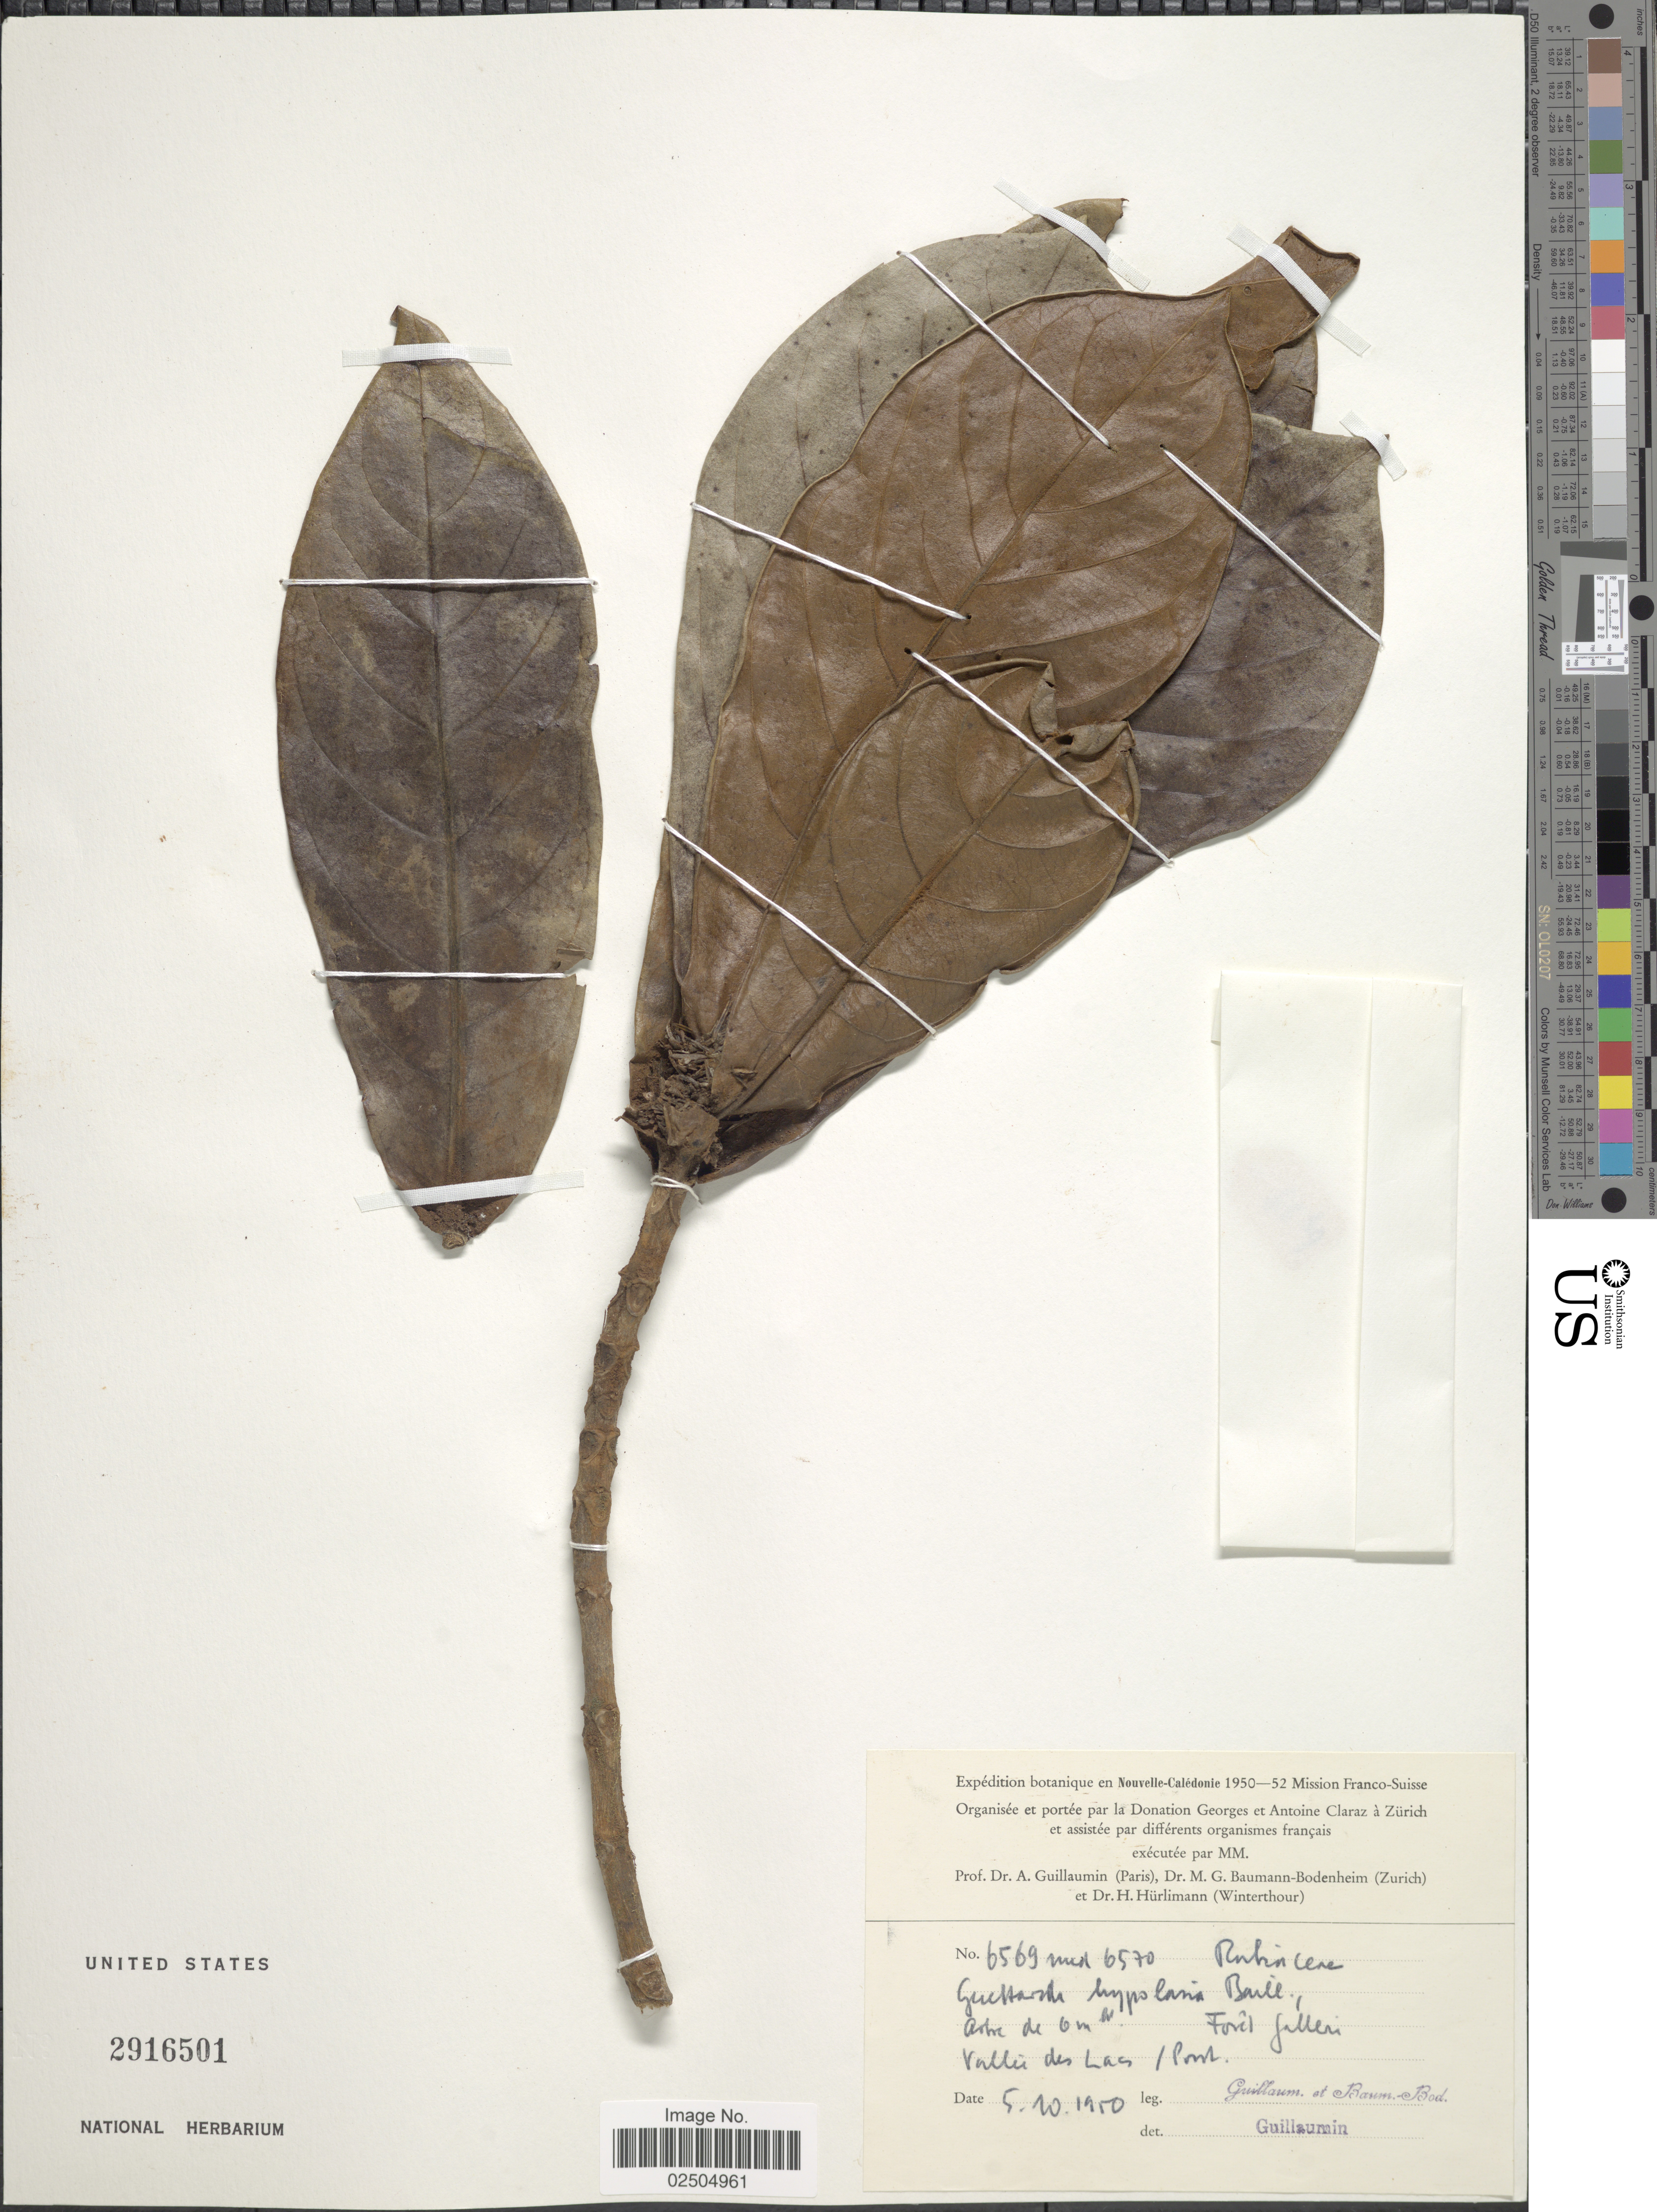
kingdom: Plantae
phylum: Tracheophyta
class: Magnoliopsida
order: Gentianales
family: Rubiaceae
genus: Guettarda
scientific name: Guettarda hypolasia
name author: Baill.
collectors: A. Guillaumin, M. G. Baumann-Bodenheim & H. Hürlimann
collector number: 6569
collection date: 1950-10-05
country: New Caledonia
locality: Nouvelle-Caledonia, Mission Franco-Suisse, Foret Galleri, Vallee des Lacs/Pont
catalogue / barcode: US 2916501